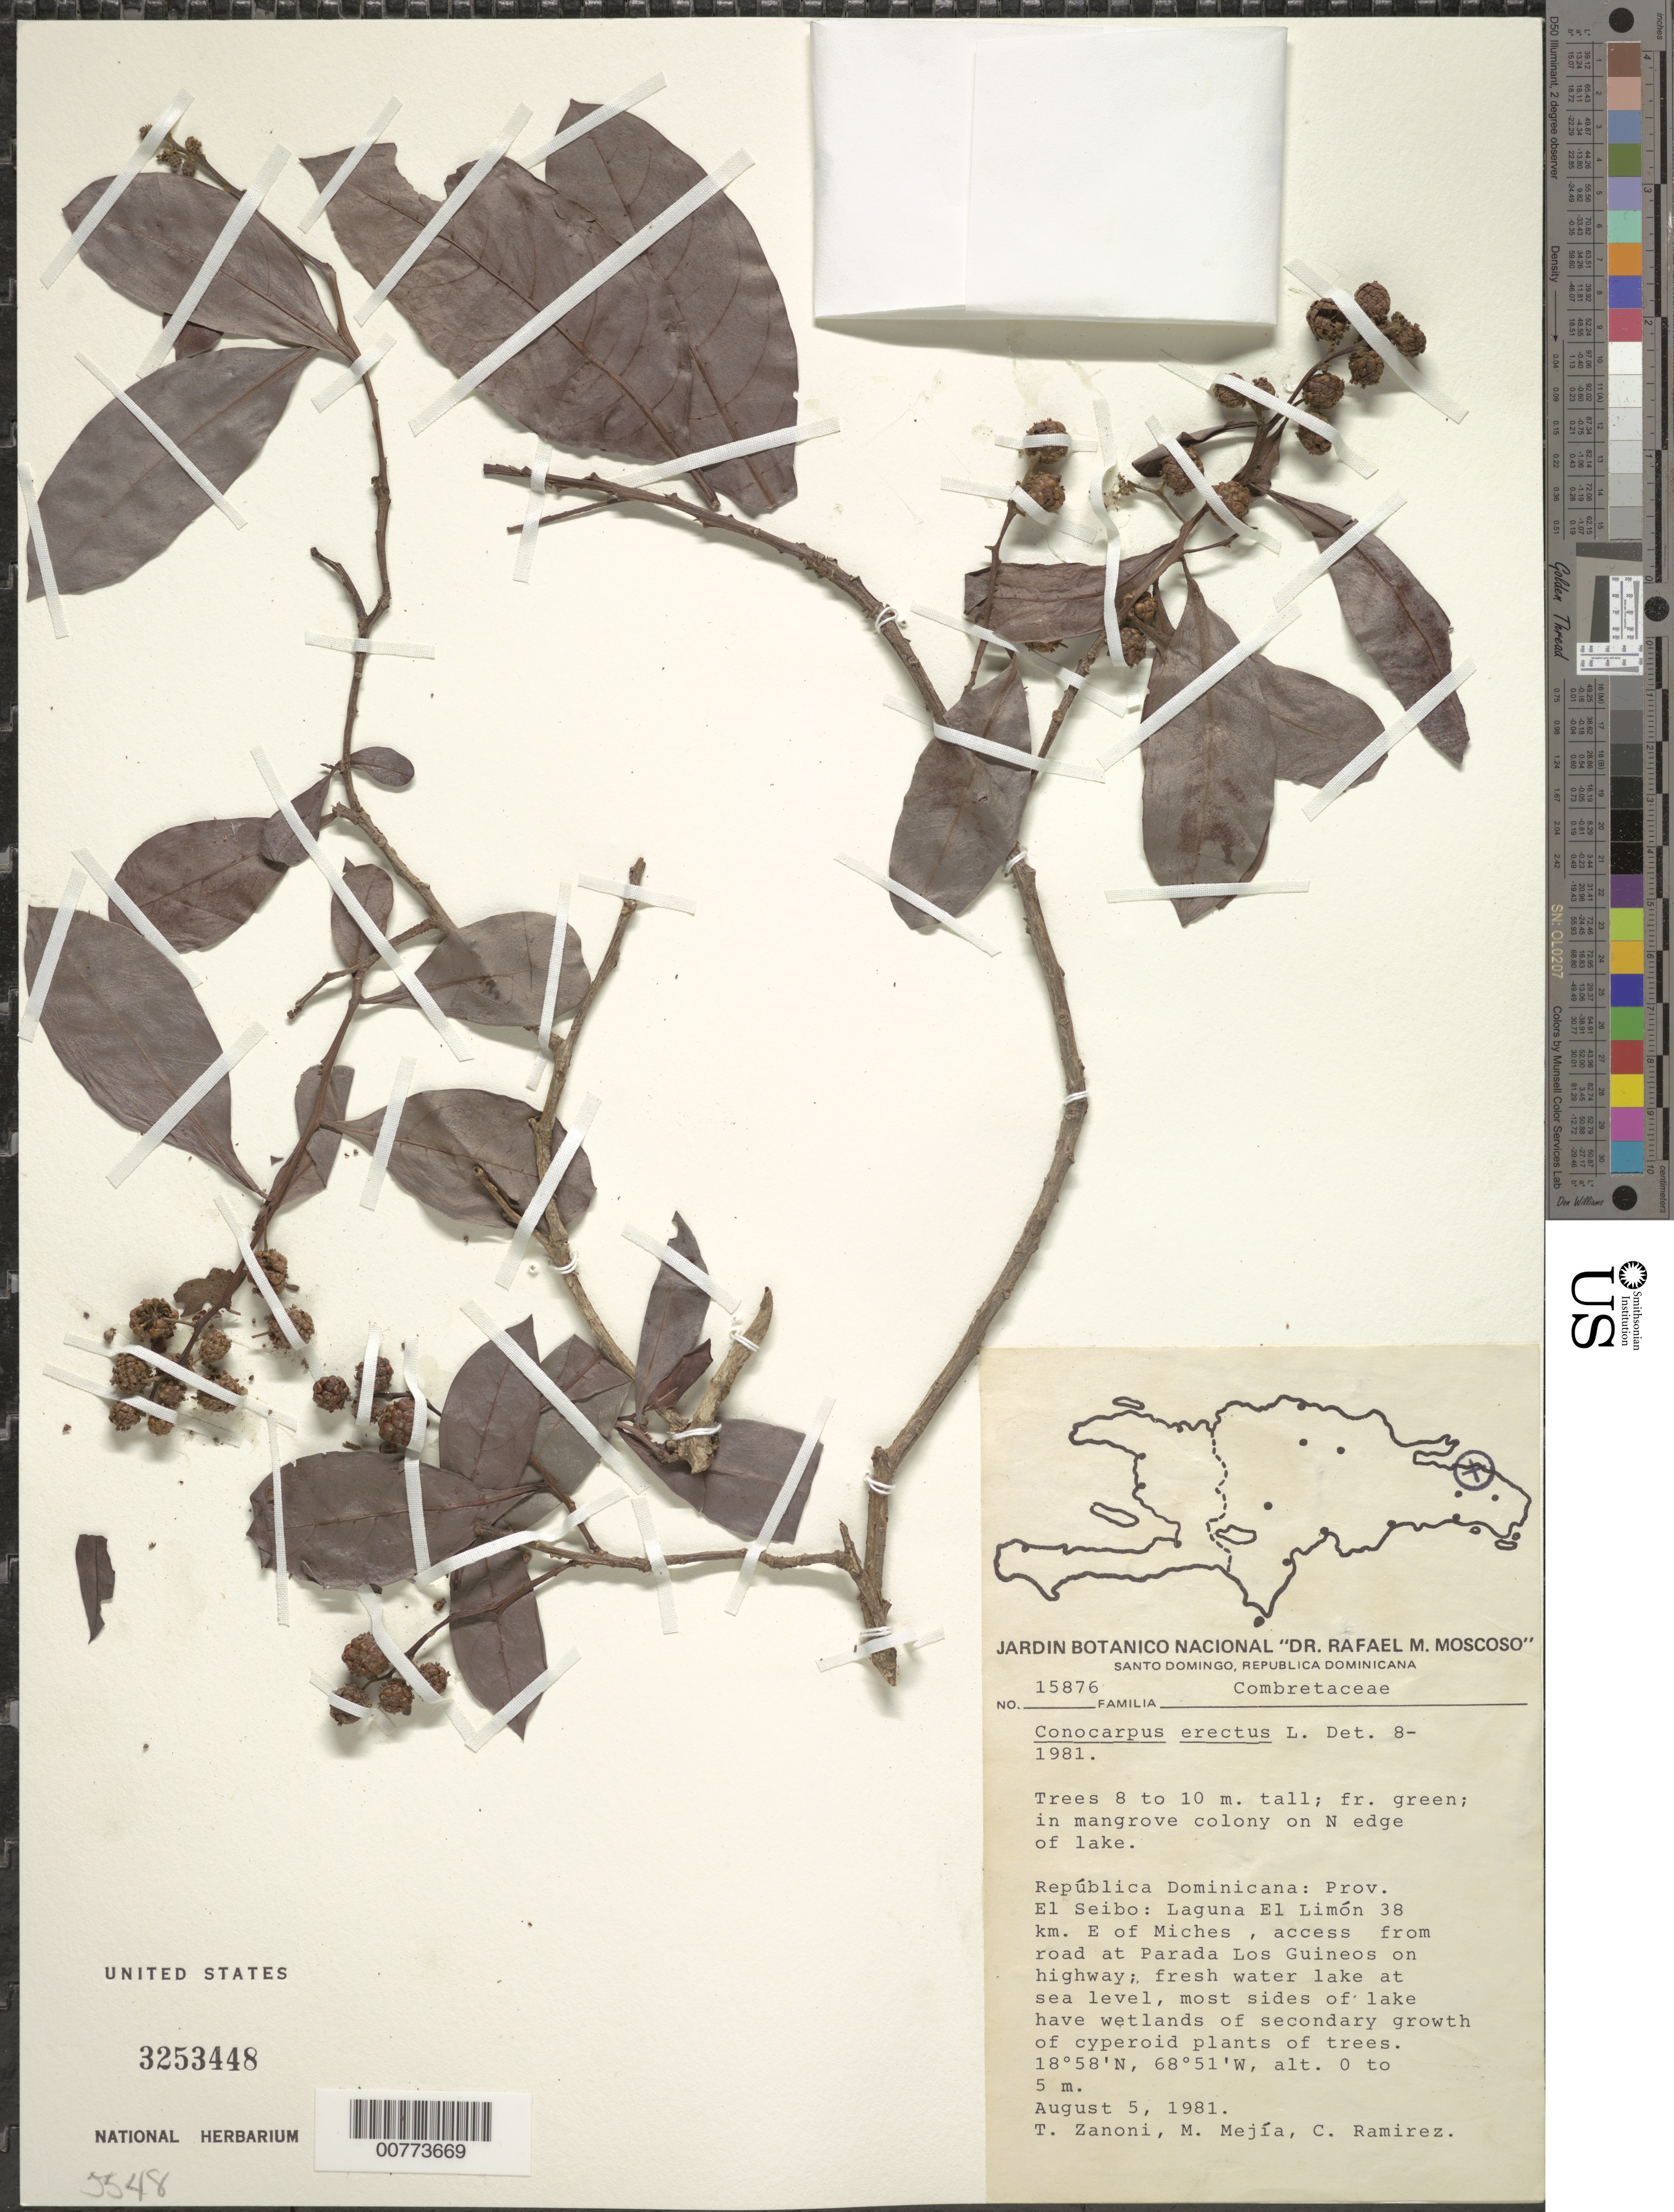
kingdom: Plantae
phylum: Tracheophyta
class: Magnoliopsida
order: Myrtales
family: Combretaceae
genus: Conocarpus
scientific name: Conocarpus erectus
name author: L.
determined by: Zanoni, T. A., (NY), New York Botanical Garden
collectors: T. A. Zanoni, M. Mejia & C. Ramirez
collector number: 15876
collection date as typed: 05 Aug 1981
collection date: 1981-08-05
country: Dominican Republic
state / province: El Seibo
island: Hispaniola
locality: Laguna El Limón, 38 km east of Miches, access from road at Parada Los Guineos on highway, north edge of lake.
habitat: Mangrove colony, fresh water lake, most sides of lake have wetlands of secondary growth of cyperoid plants of trees.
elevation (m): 0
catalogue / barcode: US 3253448